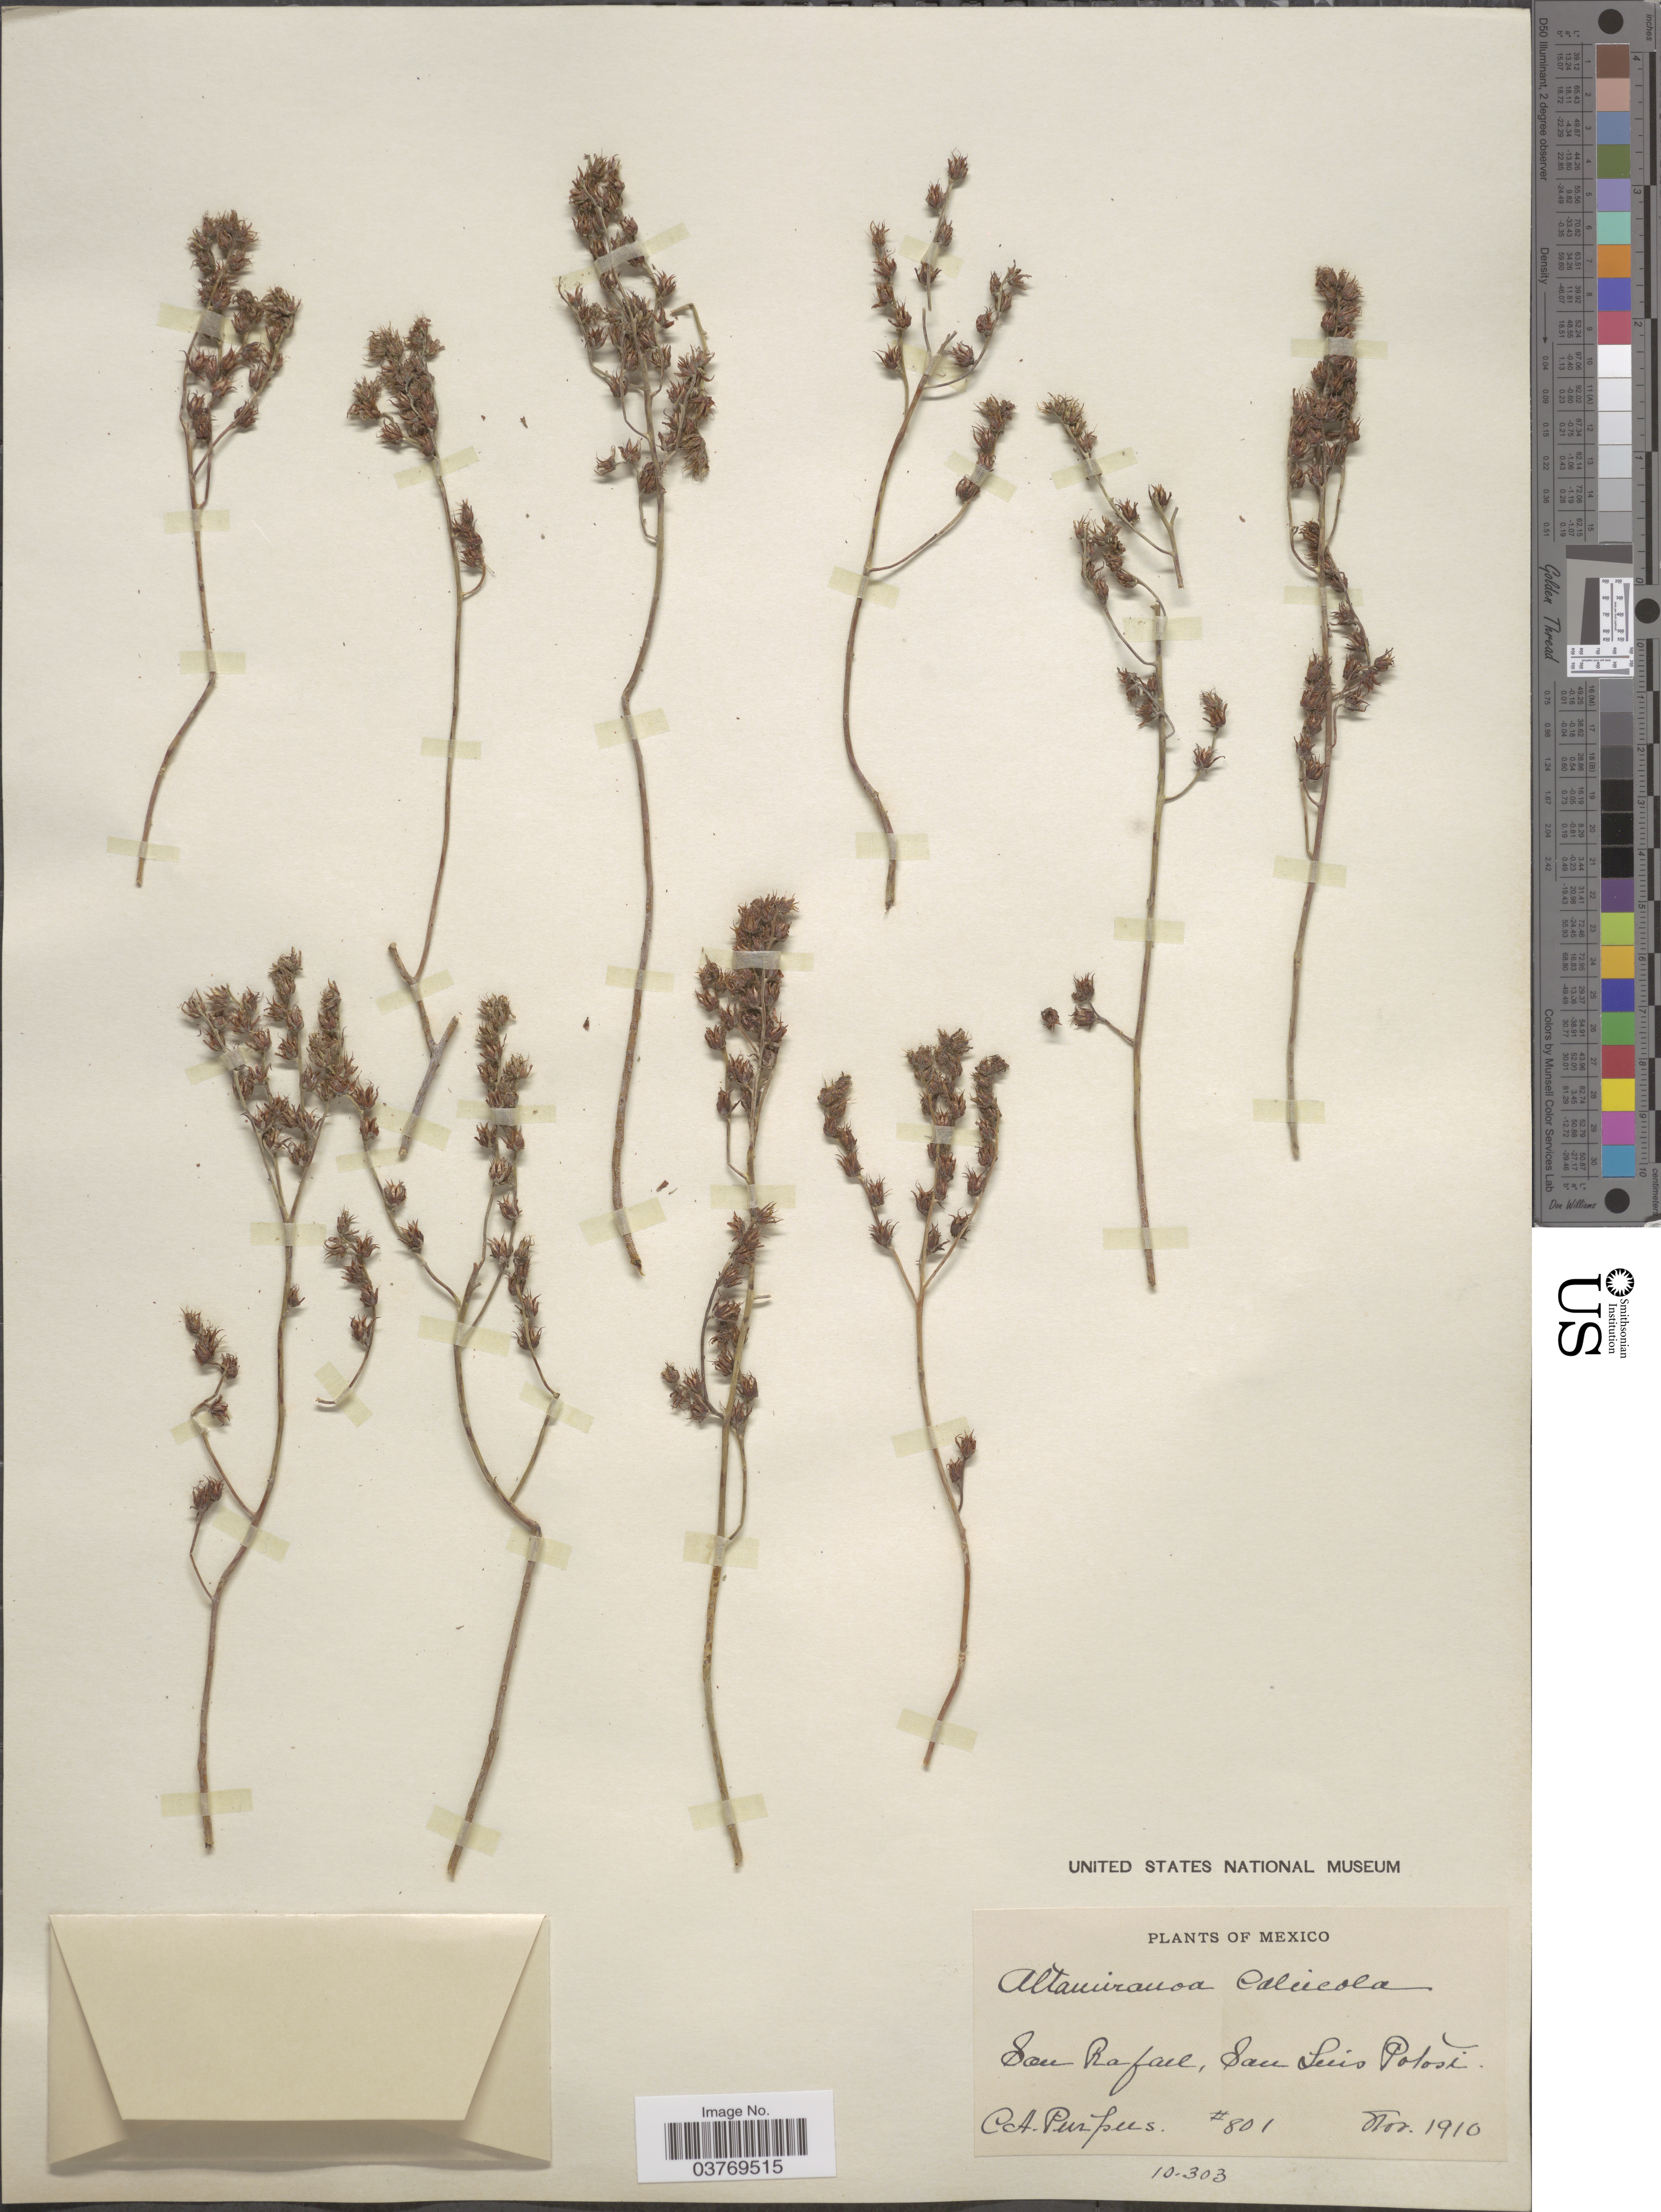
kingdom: Plantae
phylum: Tracheophyta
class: Magnoliopsida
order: Saxifragales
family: Crassulaceae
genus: Sedum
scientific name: Sedum calcicola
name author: B.L. Rob. & Greenm.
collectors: C. A. Purpus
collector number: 801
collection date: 1910-11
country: Mexico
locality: San Rafael, San Luis Potosi.